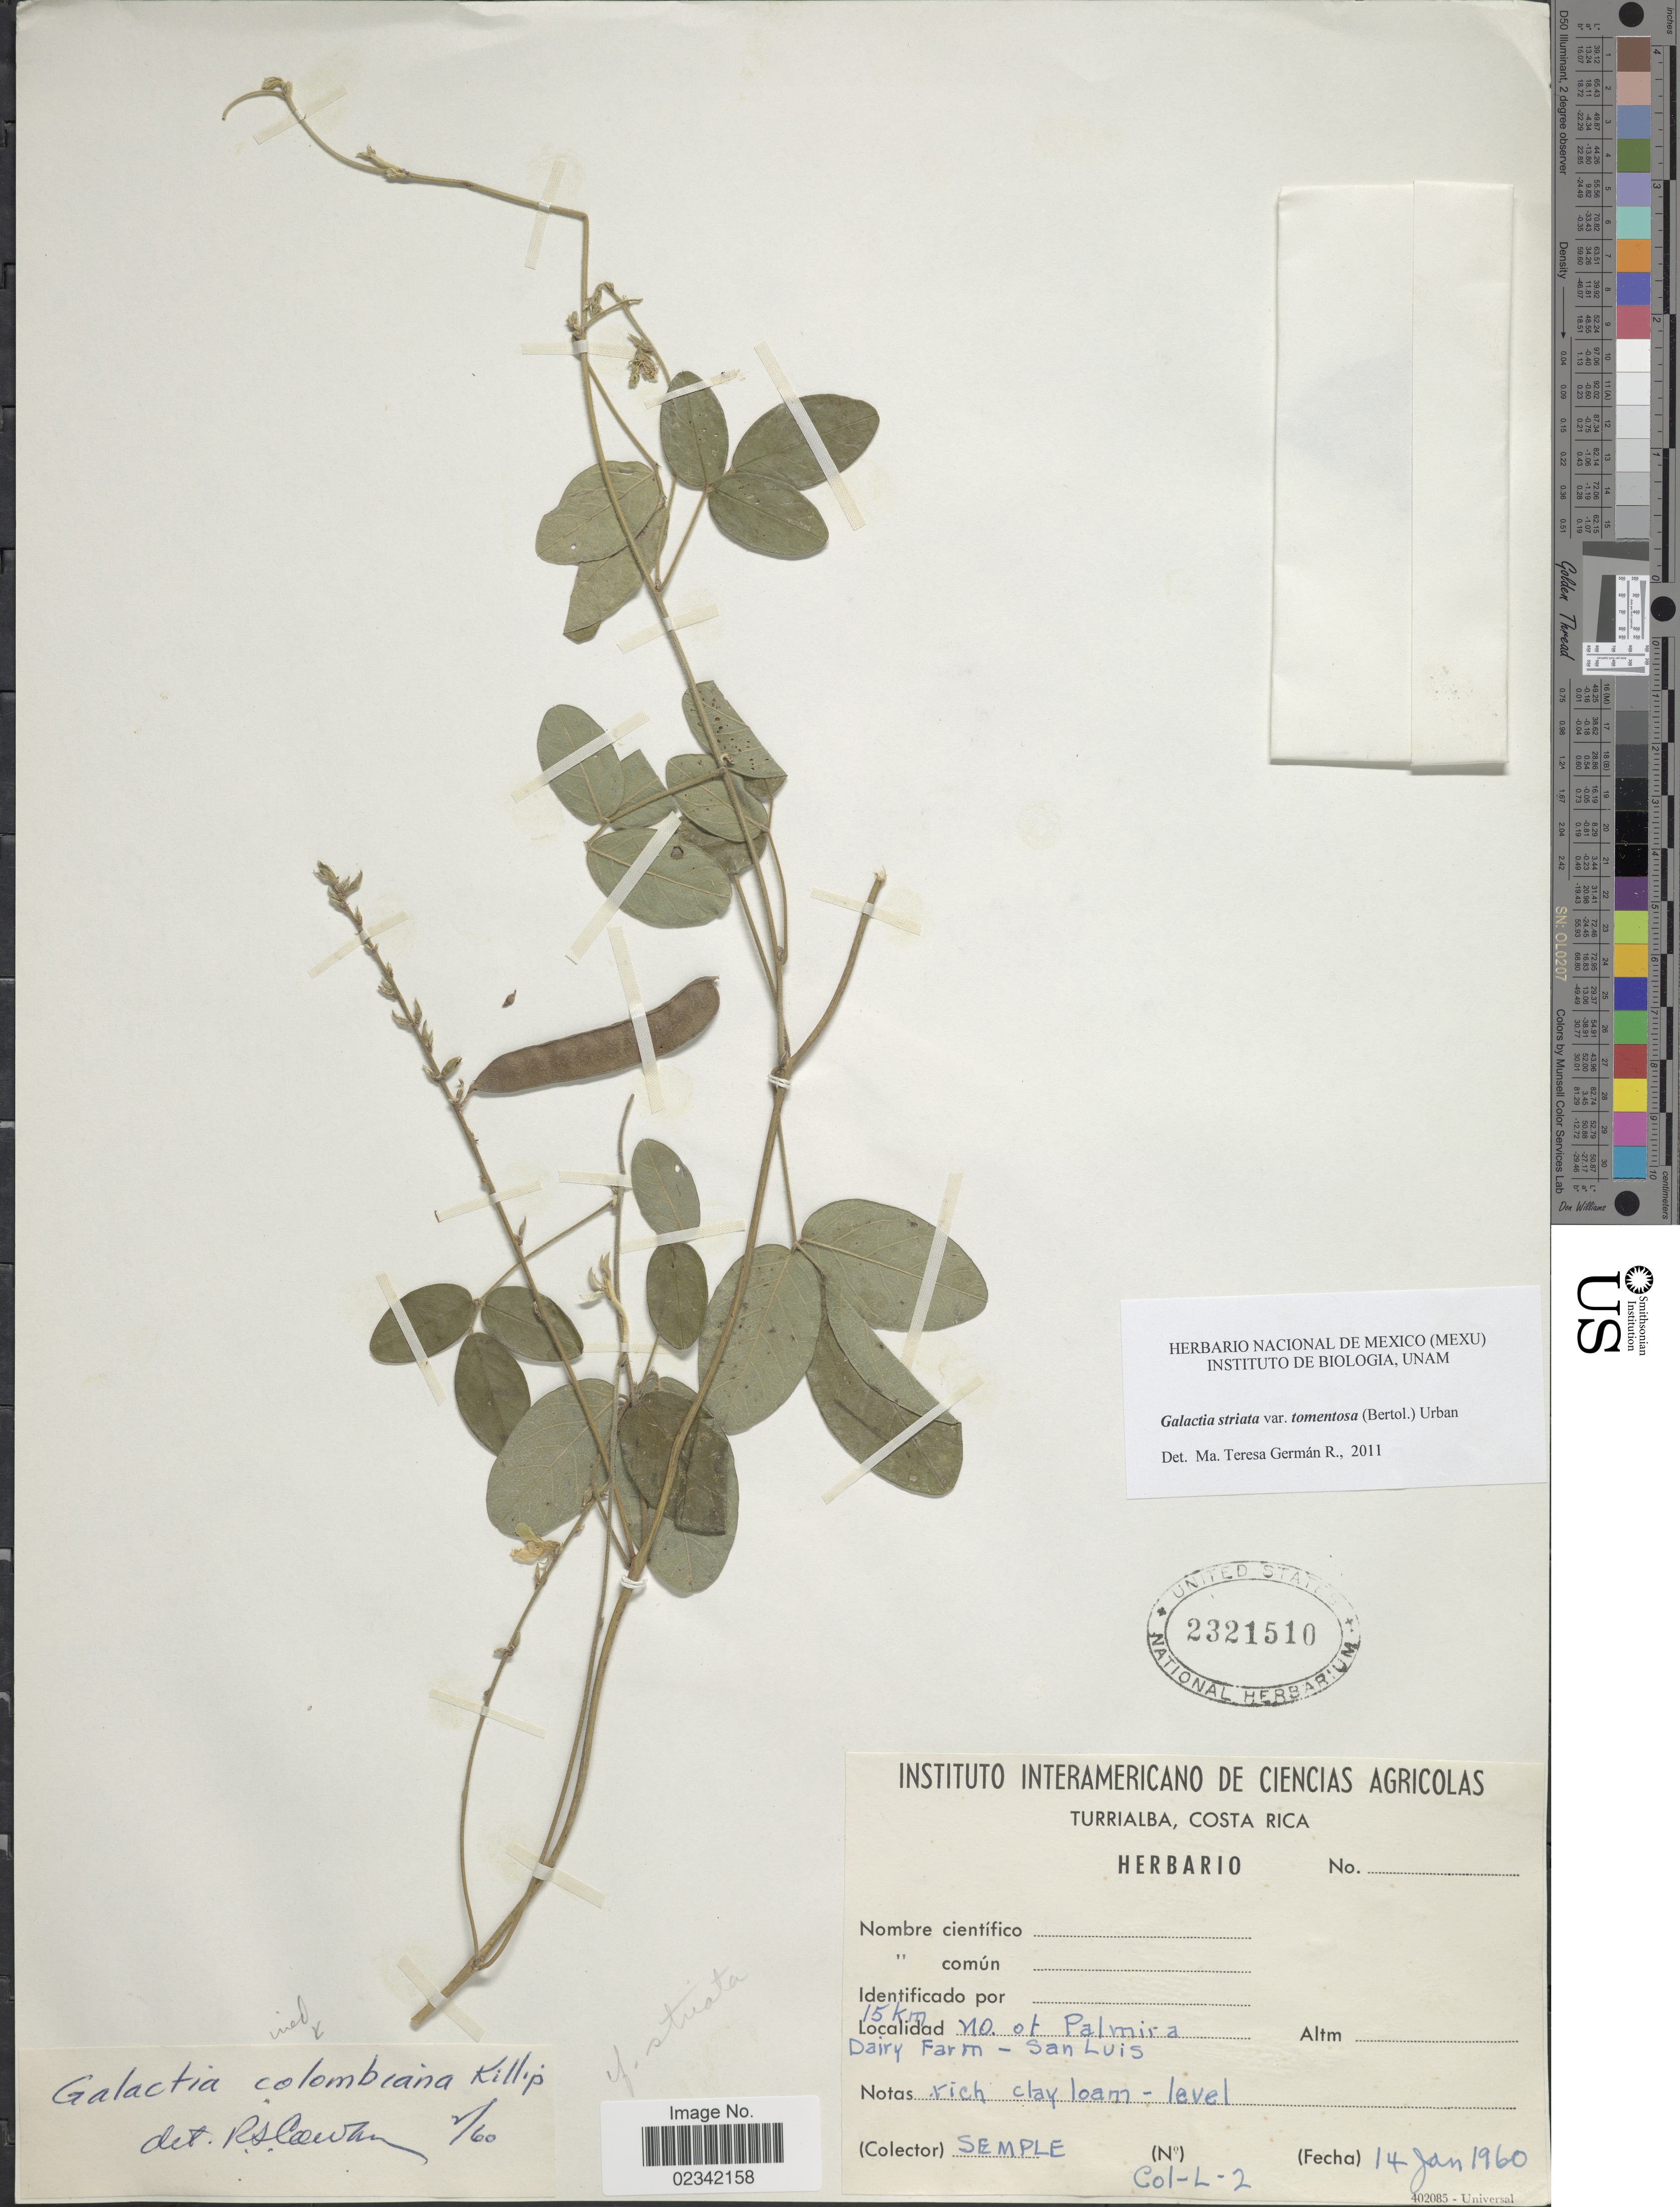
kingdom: Plantae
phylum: Tracheophyta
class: Magnoliopsida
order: Fabales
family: Fabaceae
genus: Galactia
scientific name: Galactia striata var. tomentosa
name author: (Bertol.) Urb.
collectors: Semple, --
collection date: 1960-01-14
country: Costa Rica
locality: Turrialba, Costa Rica, 15 km. NO of Palmira Dairy Farm, San Luis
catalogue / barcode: US 2321510